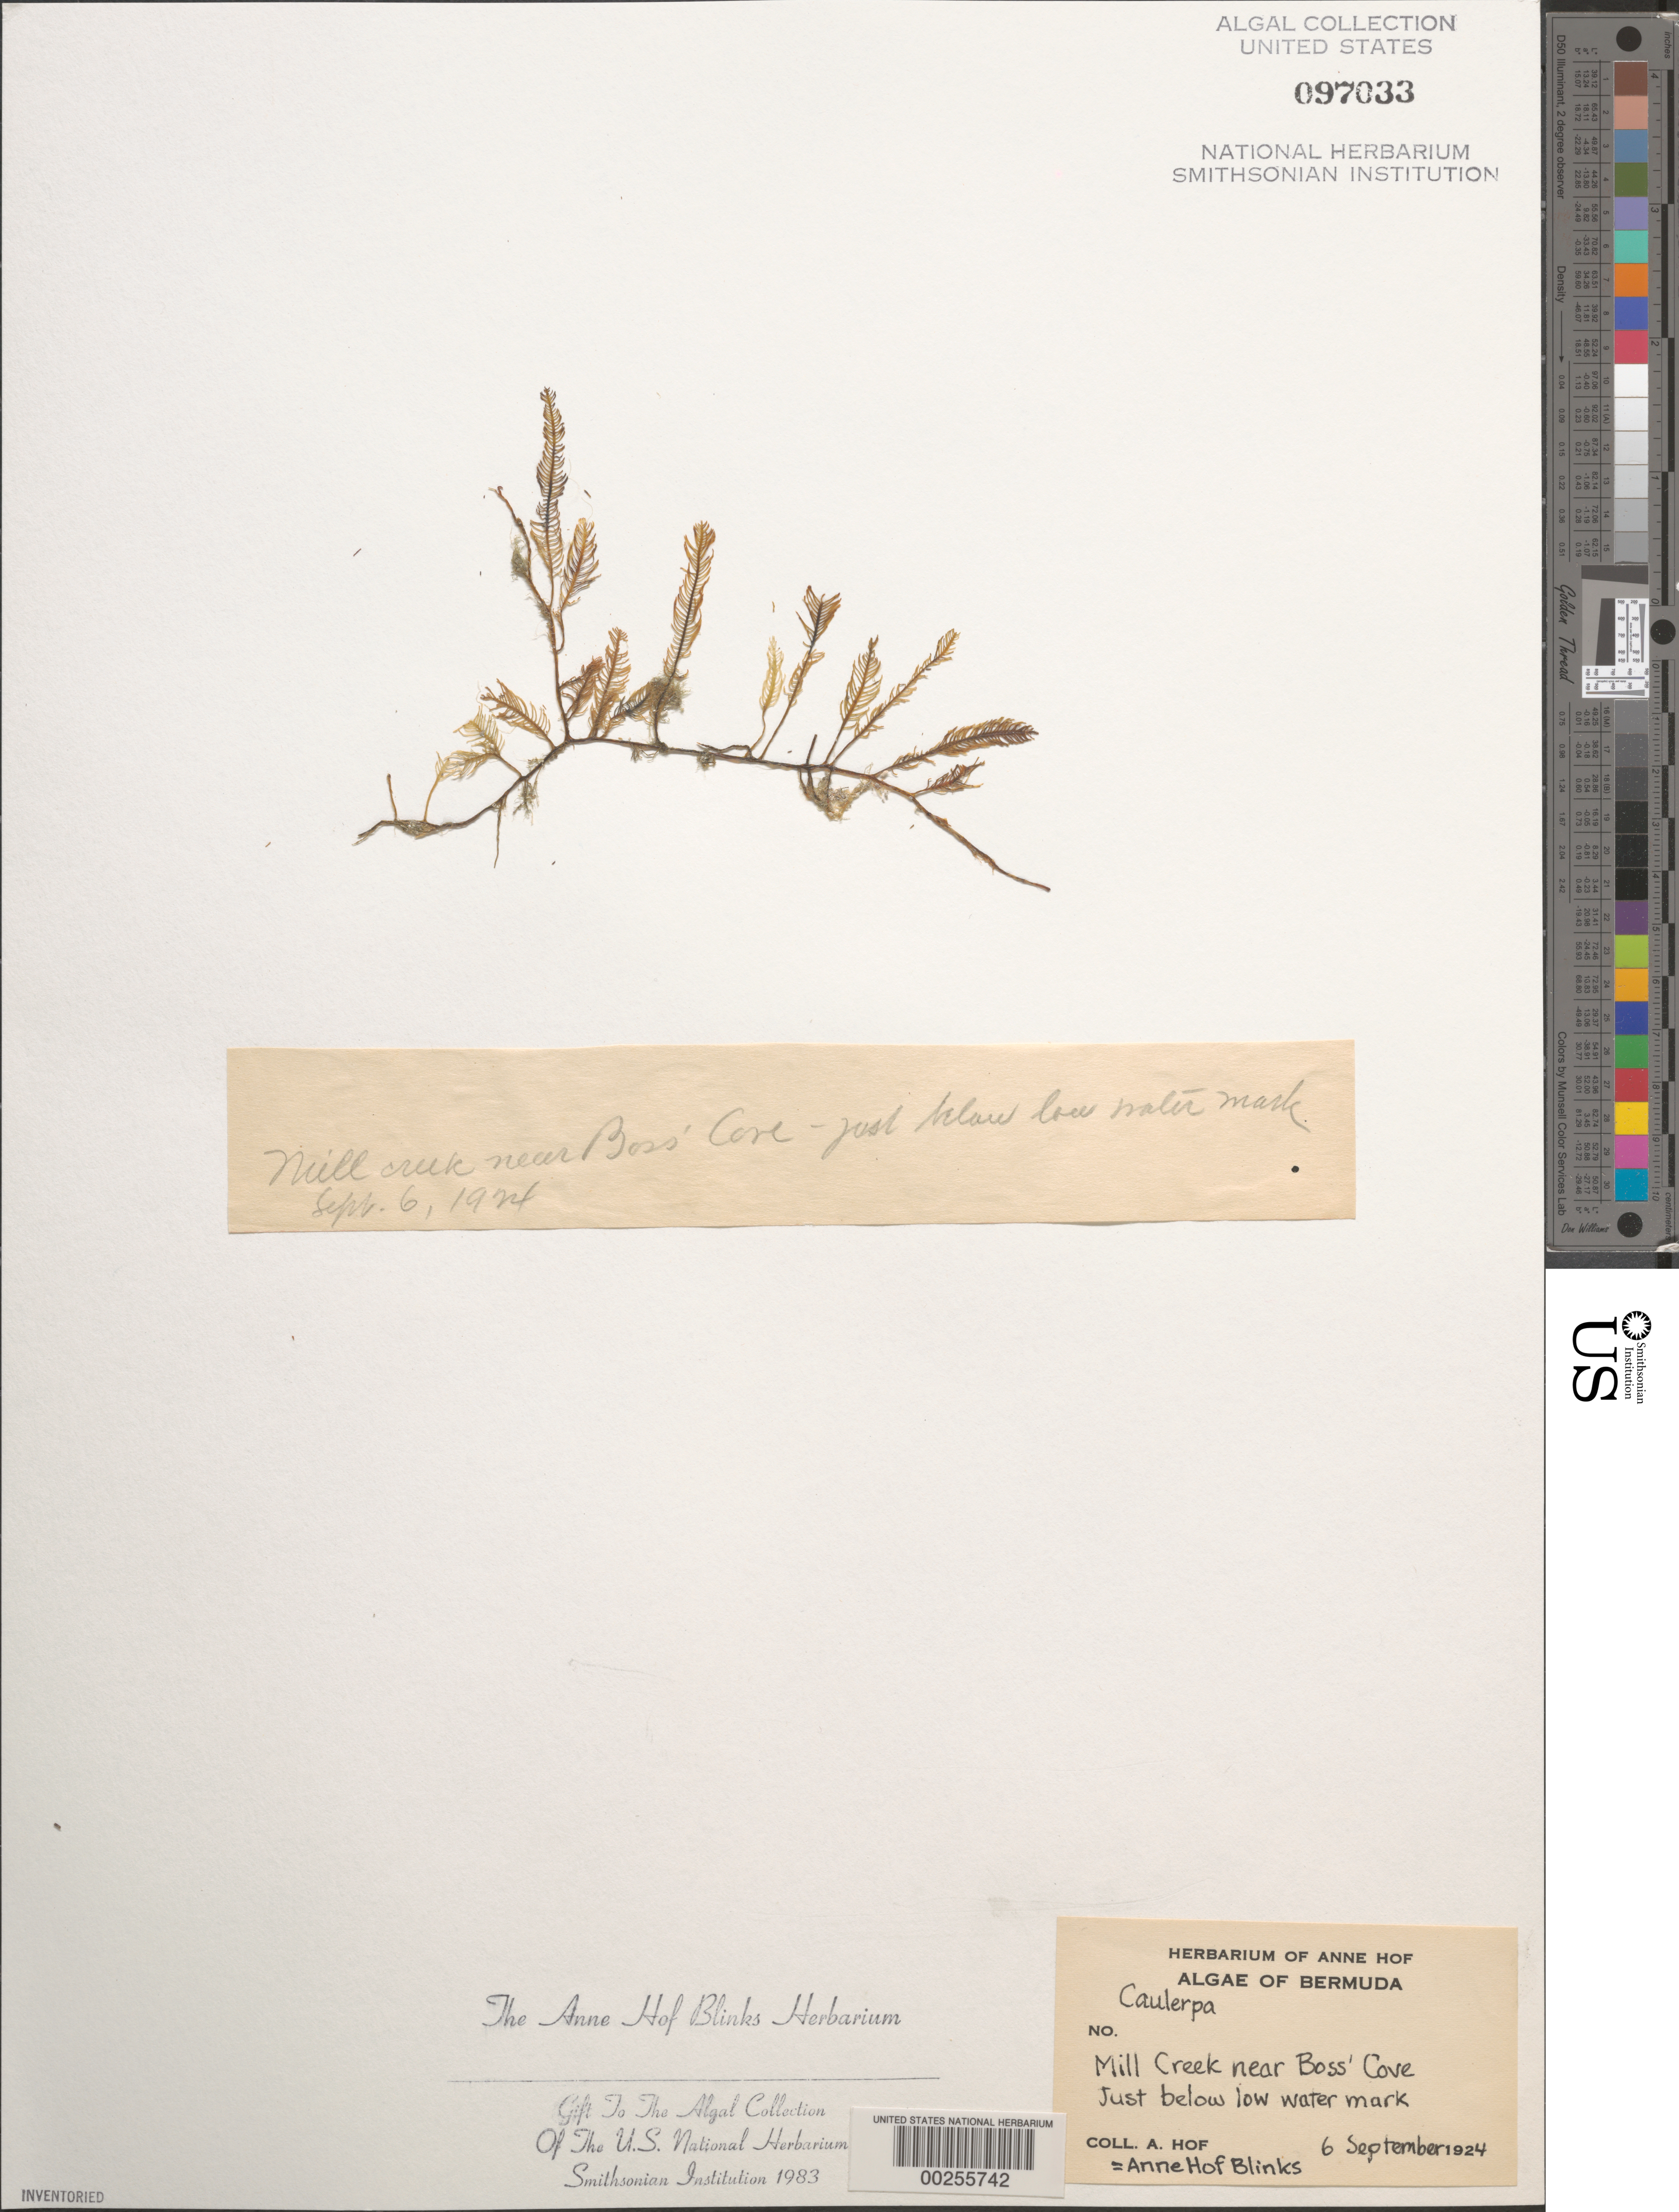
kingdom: Plantae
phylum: Chlorophyta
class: Ulvophyceae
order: Bryopsidales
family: Caulerpaceae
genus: Caulerpa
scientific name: Caulerpa sp.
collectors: A. Blinks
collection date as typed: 06 Sep 1924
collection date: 1924-09-06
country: Bermuda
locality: Mill Creek, near Boss' Cove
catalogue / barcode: US 97033